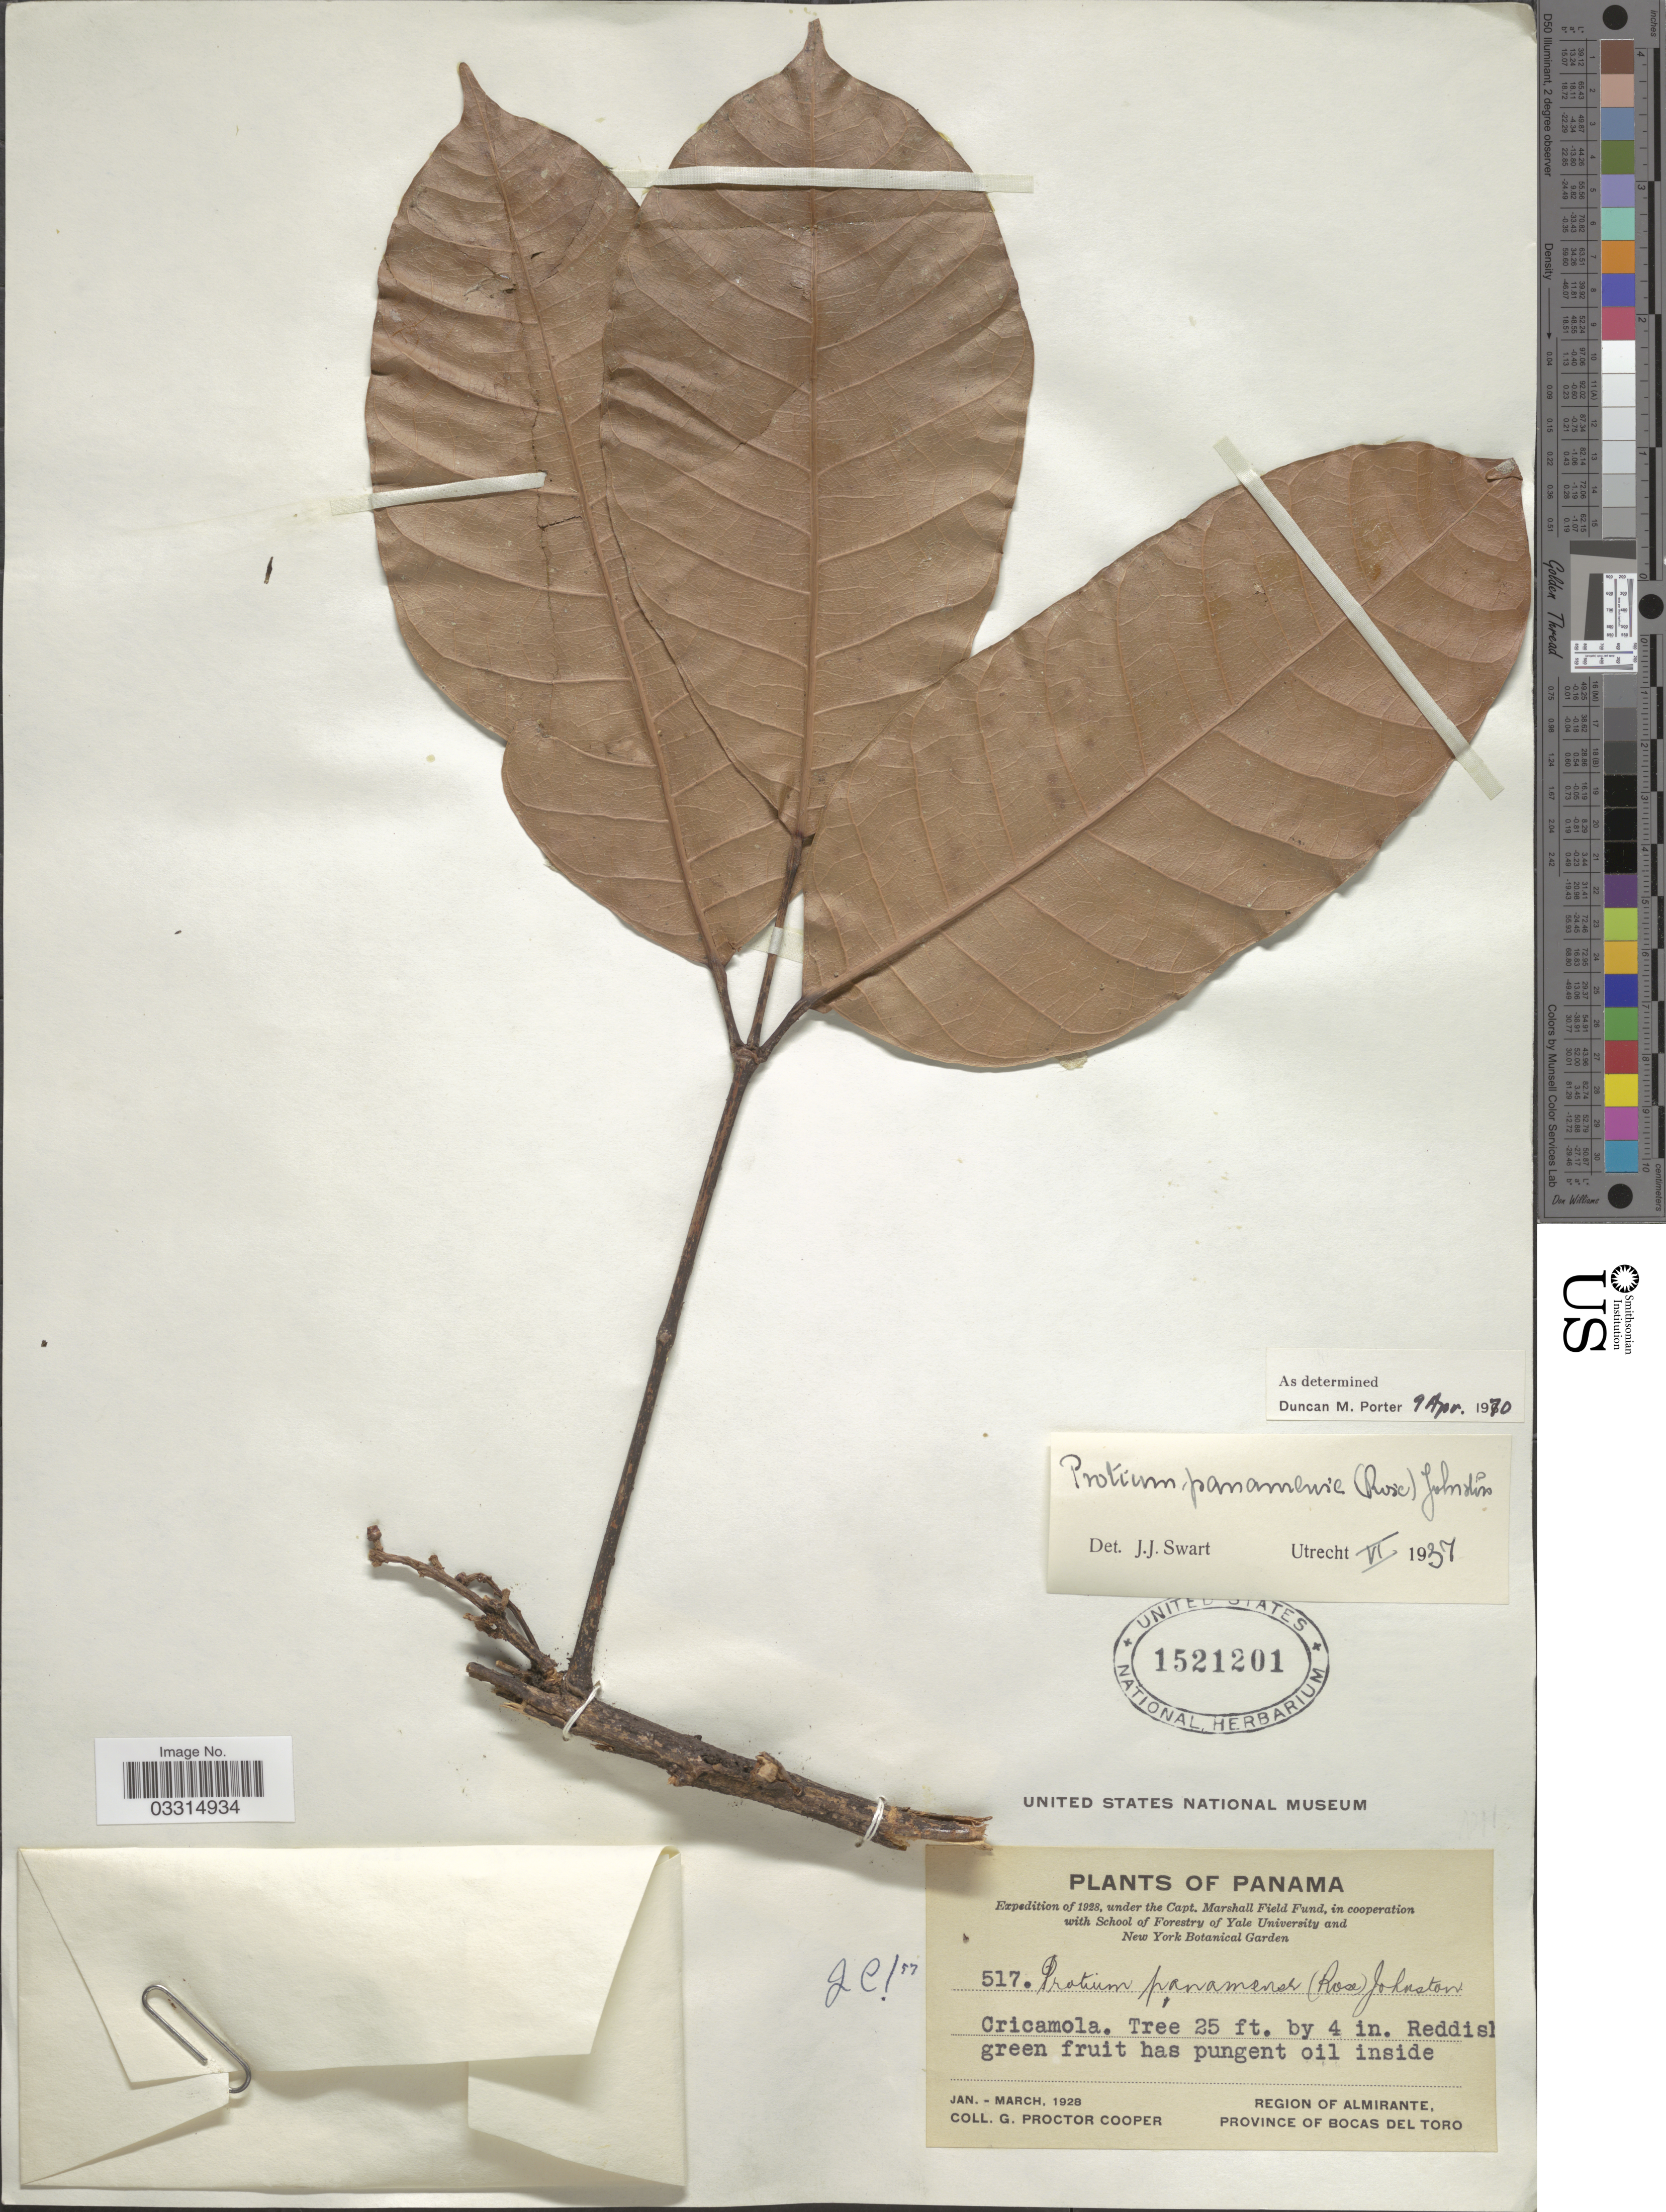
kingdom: Plantae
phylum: Tracheophyta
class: Magnoliopsida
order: Sapindales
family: Burseraceae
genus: Protium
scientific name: Protium panamense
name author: (Rose) I.M. Johnst.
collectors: G. Cooper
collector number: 517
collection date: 1928-01/1928-03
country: Panama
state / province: Bocas del Toro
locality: Region of Almirante.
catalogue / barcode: US 1521201